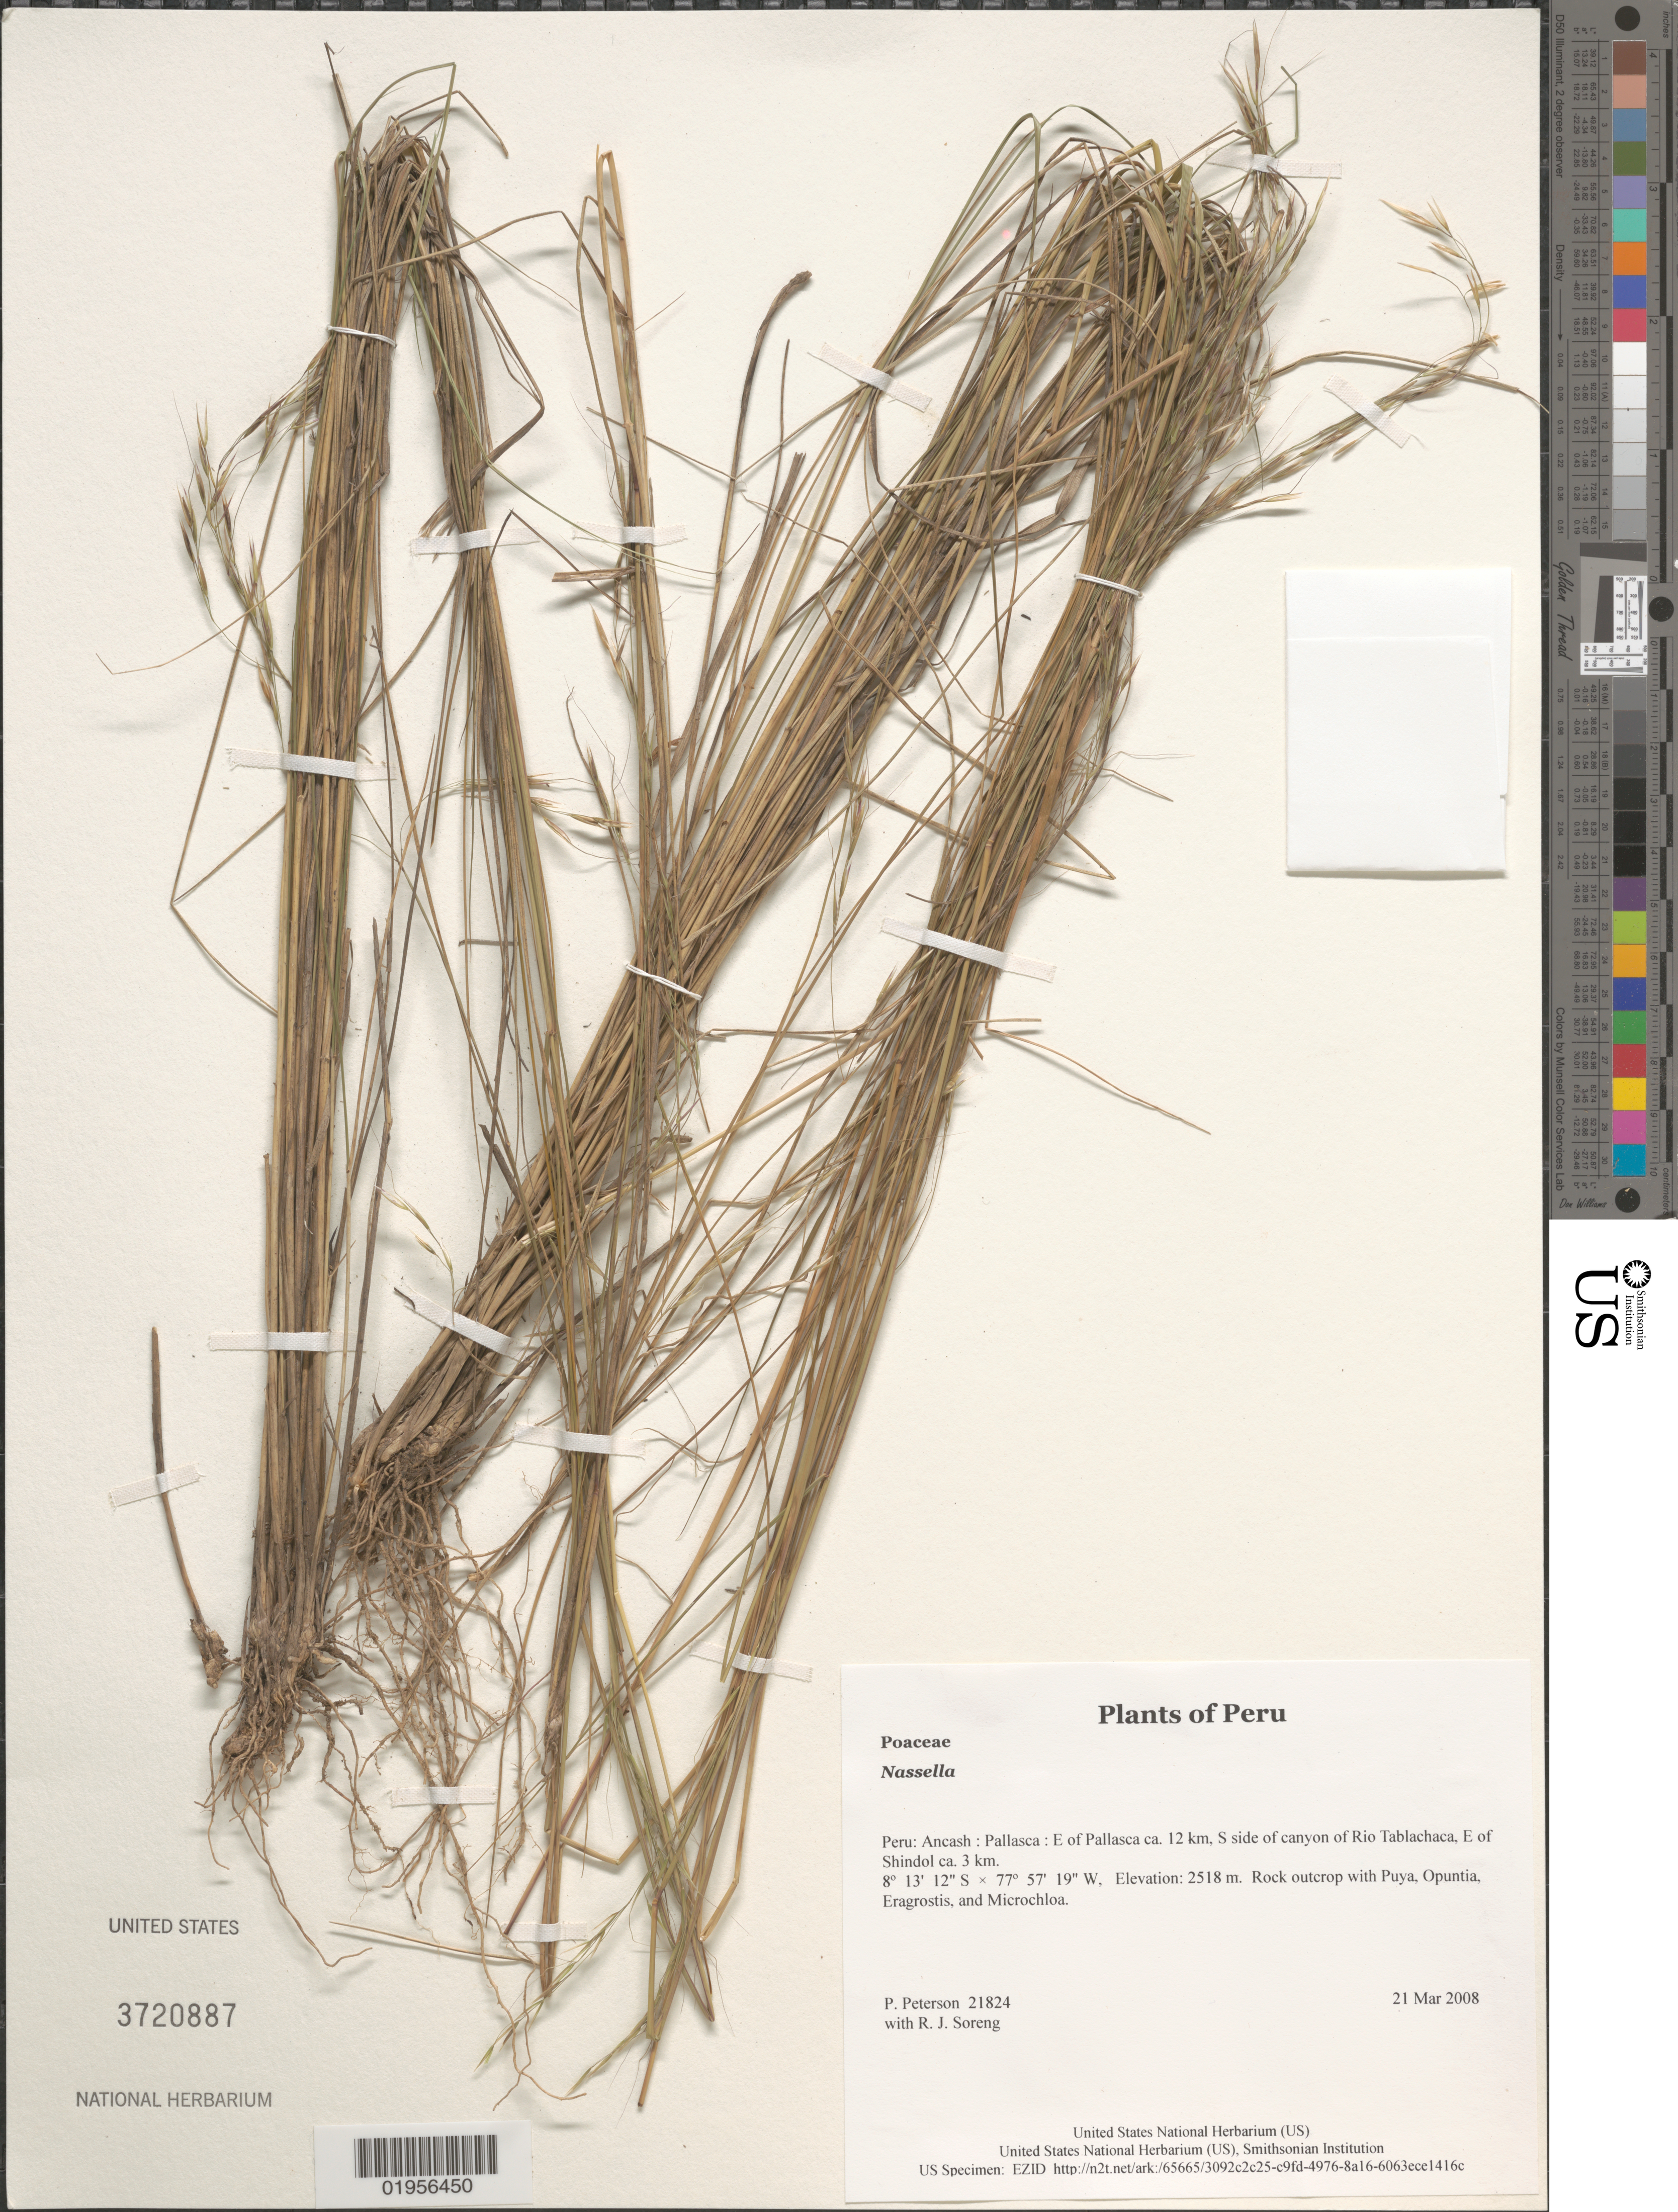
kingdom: Plantae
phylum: Tracheophyta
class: Liliopsida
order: Poales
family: Poaceae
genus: Nassella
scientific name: Nassella sp.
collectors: P. M. Peterson & R. J. Soreng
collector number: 21824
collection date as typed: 21 Mar 2008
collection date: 2008-03-21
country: Peru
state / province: Ancash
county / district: Pallasca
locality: E of Pallasca ca. 12 km, S side of canyon of Rio Tablachaca, E of Shindol ca. 3 km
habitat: Rock outcrop with Puya, Opuntia, Eragrostis, and Microchloa.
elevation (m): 2518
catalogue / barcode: US 3720887